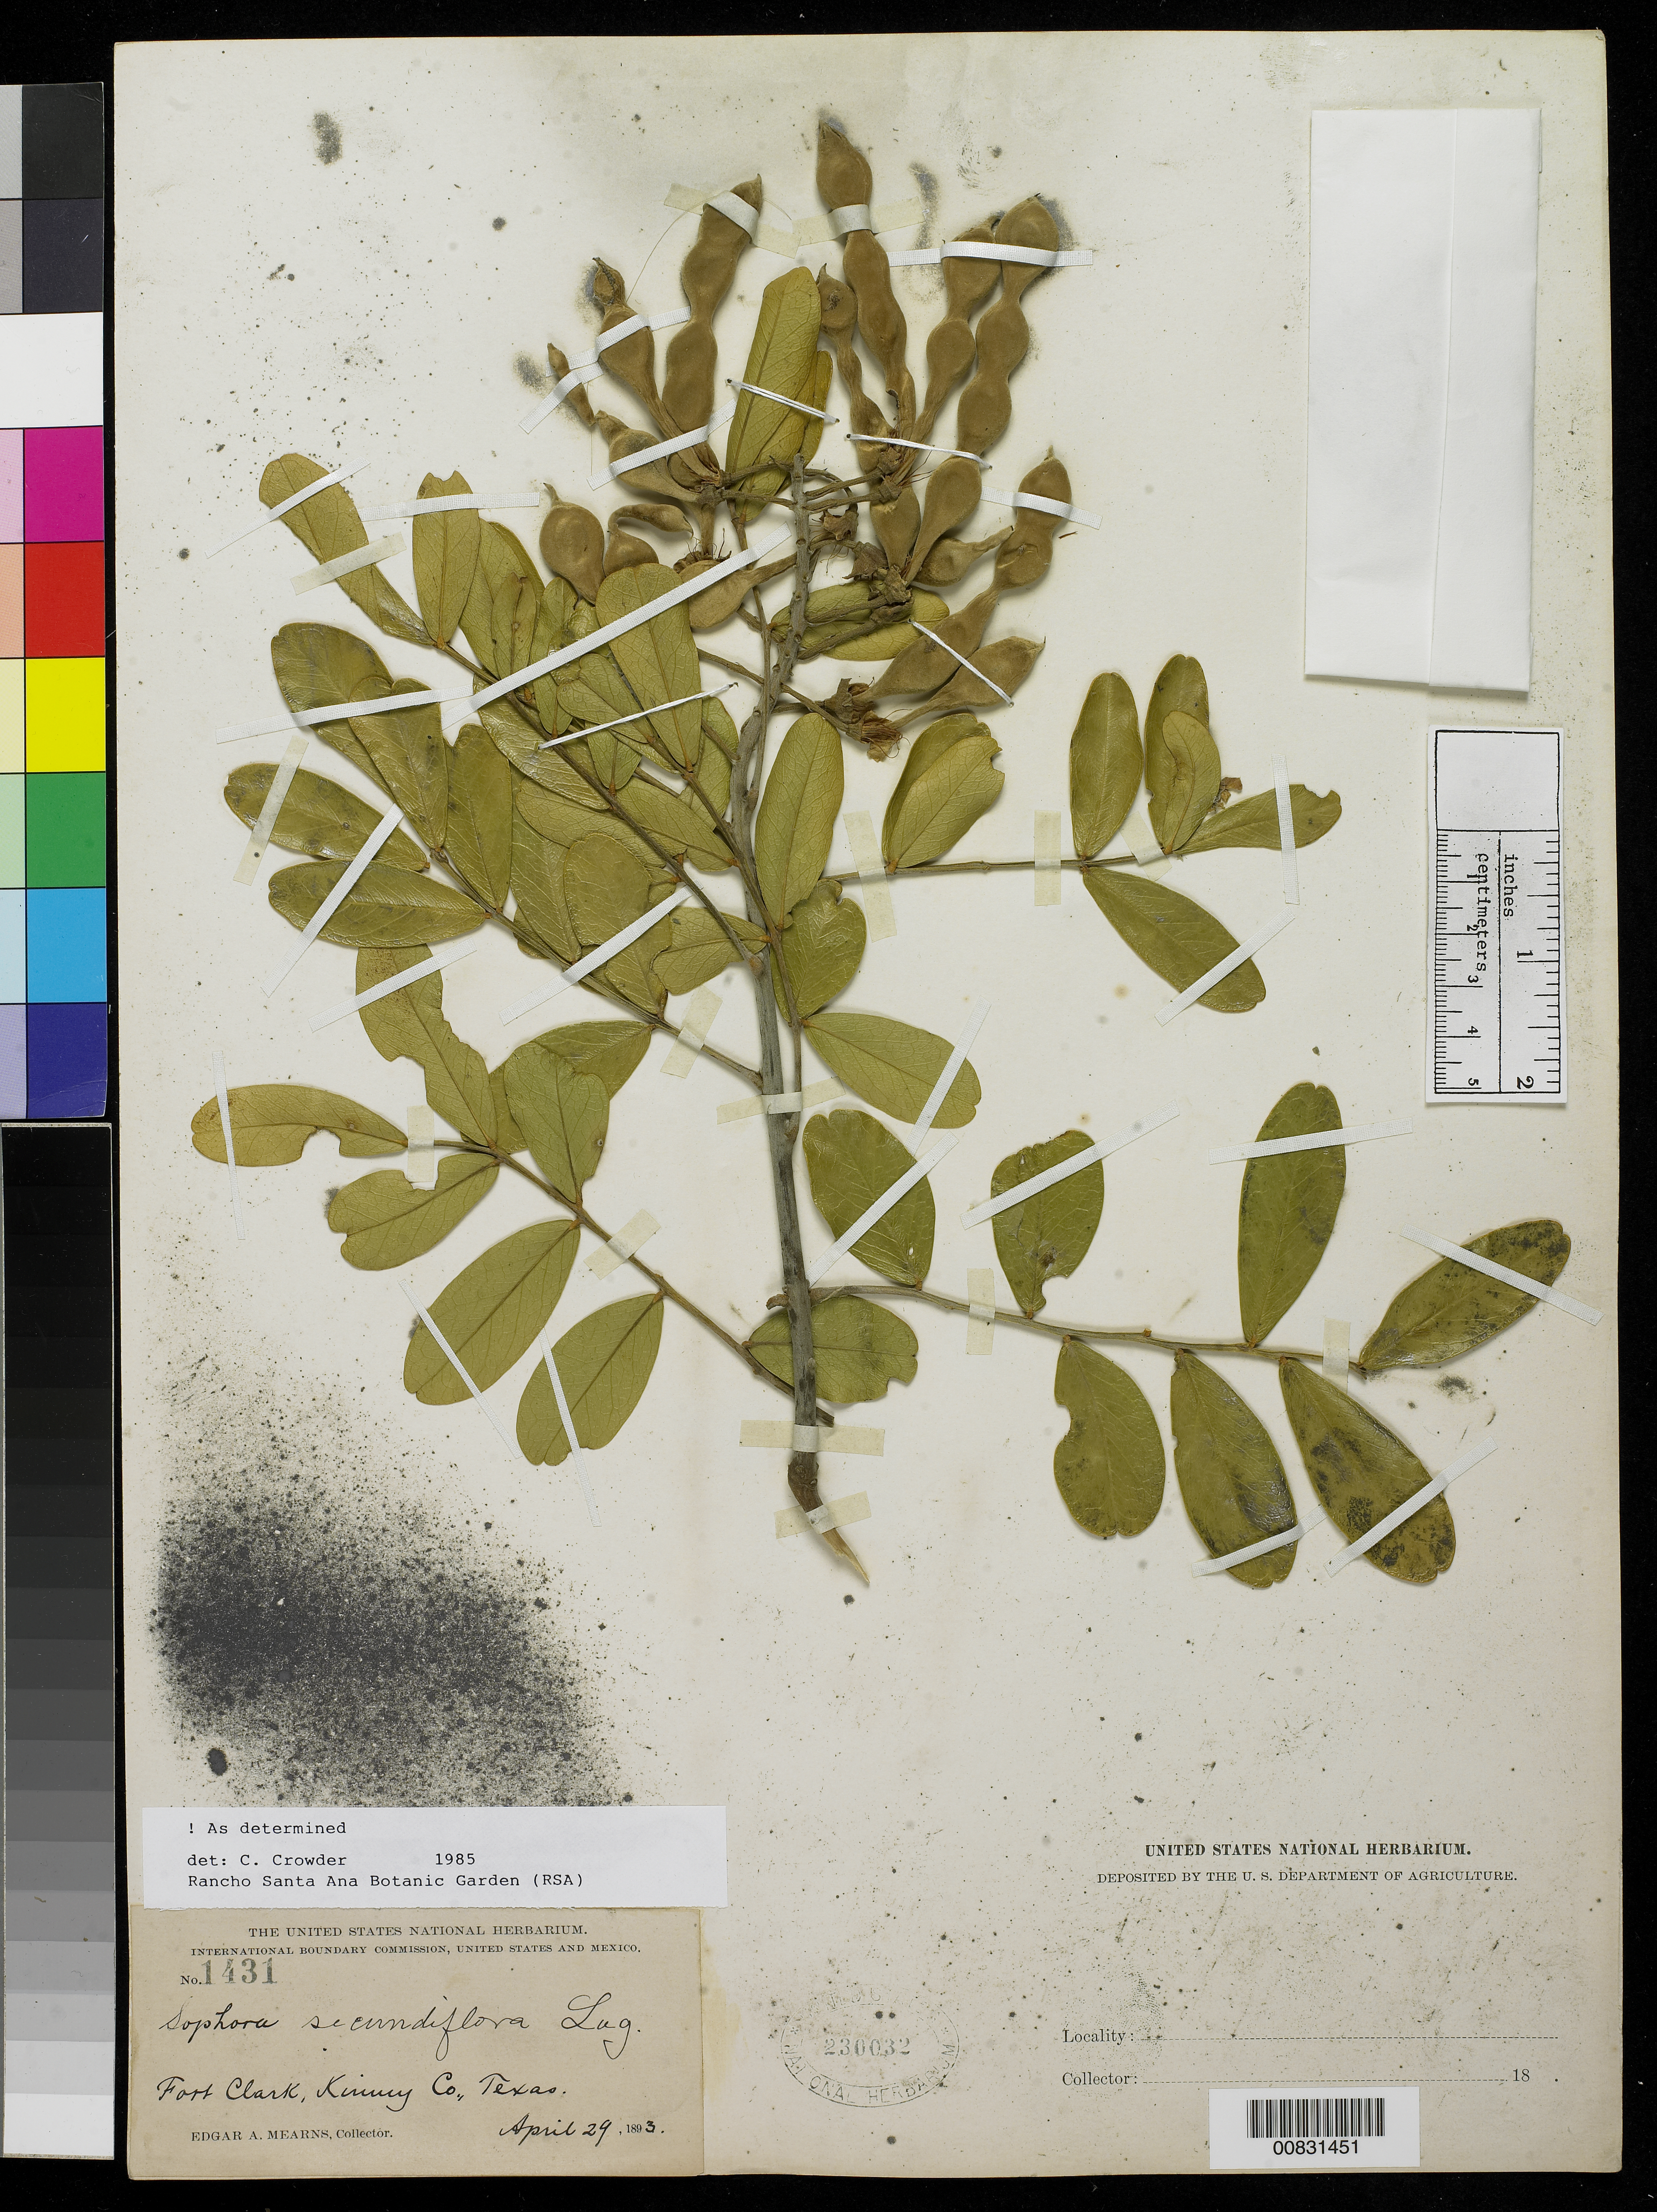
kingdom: Plantae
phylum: Tracheophyta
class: Magnoliopsida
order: Fabales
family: Fabaceae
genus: Dermatophyllum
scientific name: Dermatophyllum secundiflorum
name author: (Ortega) Gandhi & Reveal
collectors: E. A. Mearns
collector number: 1431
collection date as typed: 29 Apr 1893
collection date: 1893-04-29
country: United States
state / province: Texas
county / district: Kinney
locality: Fort Clark, Kinney County, Texas.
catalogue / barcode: US 230032